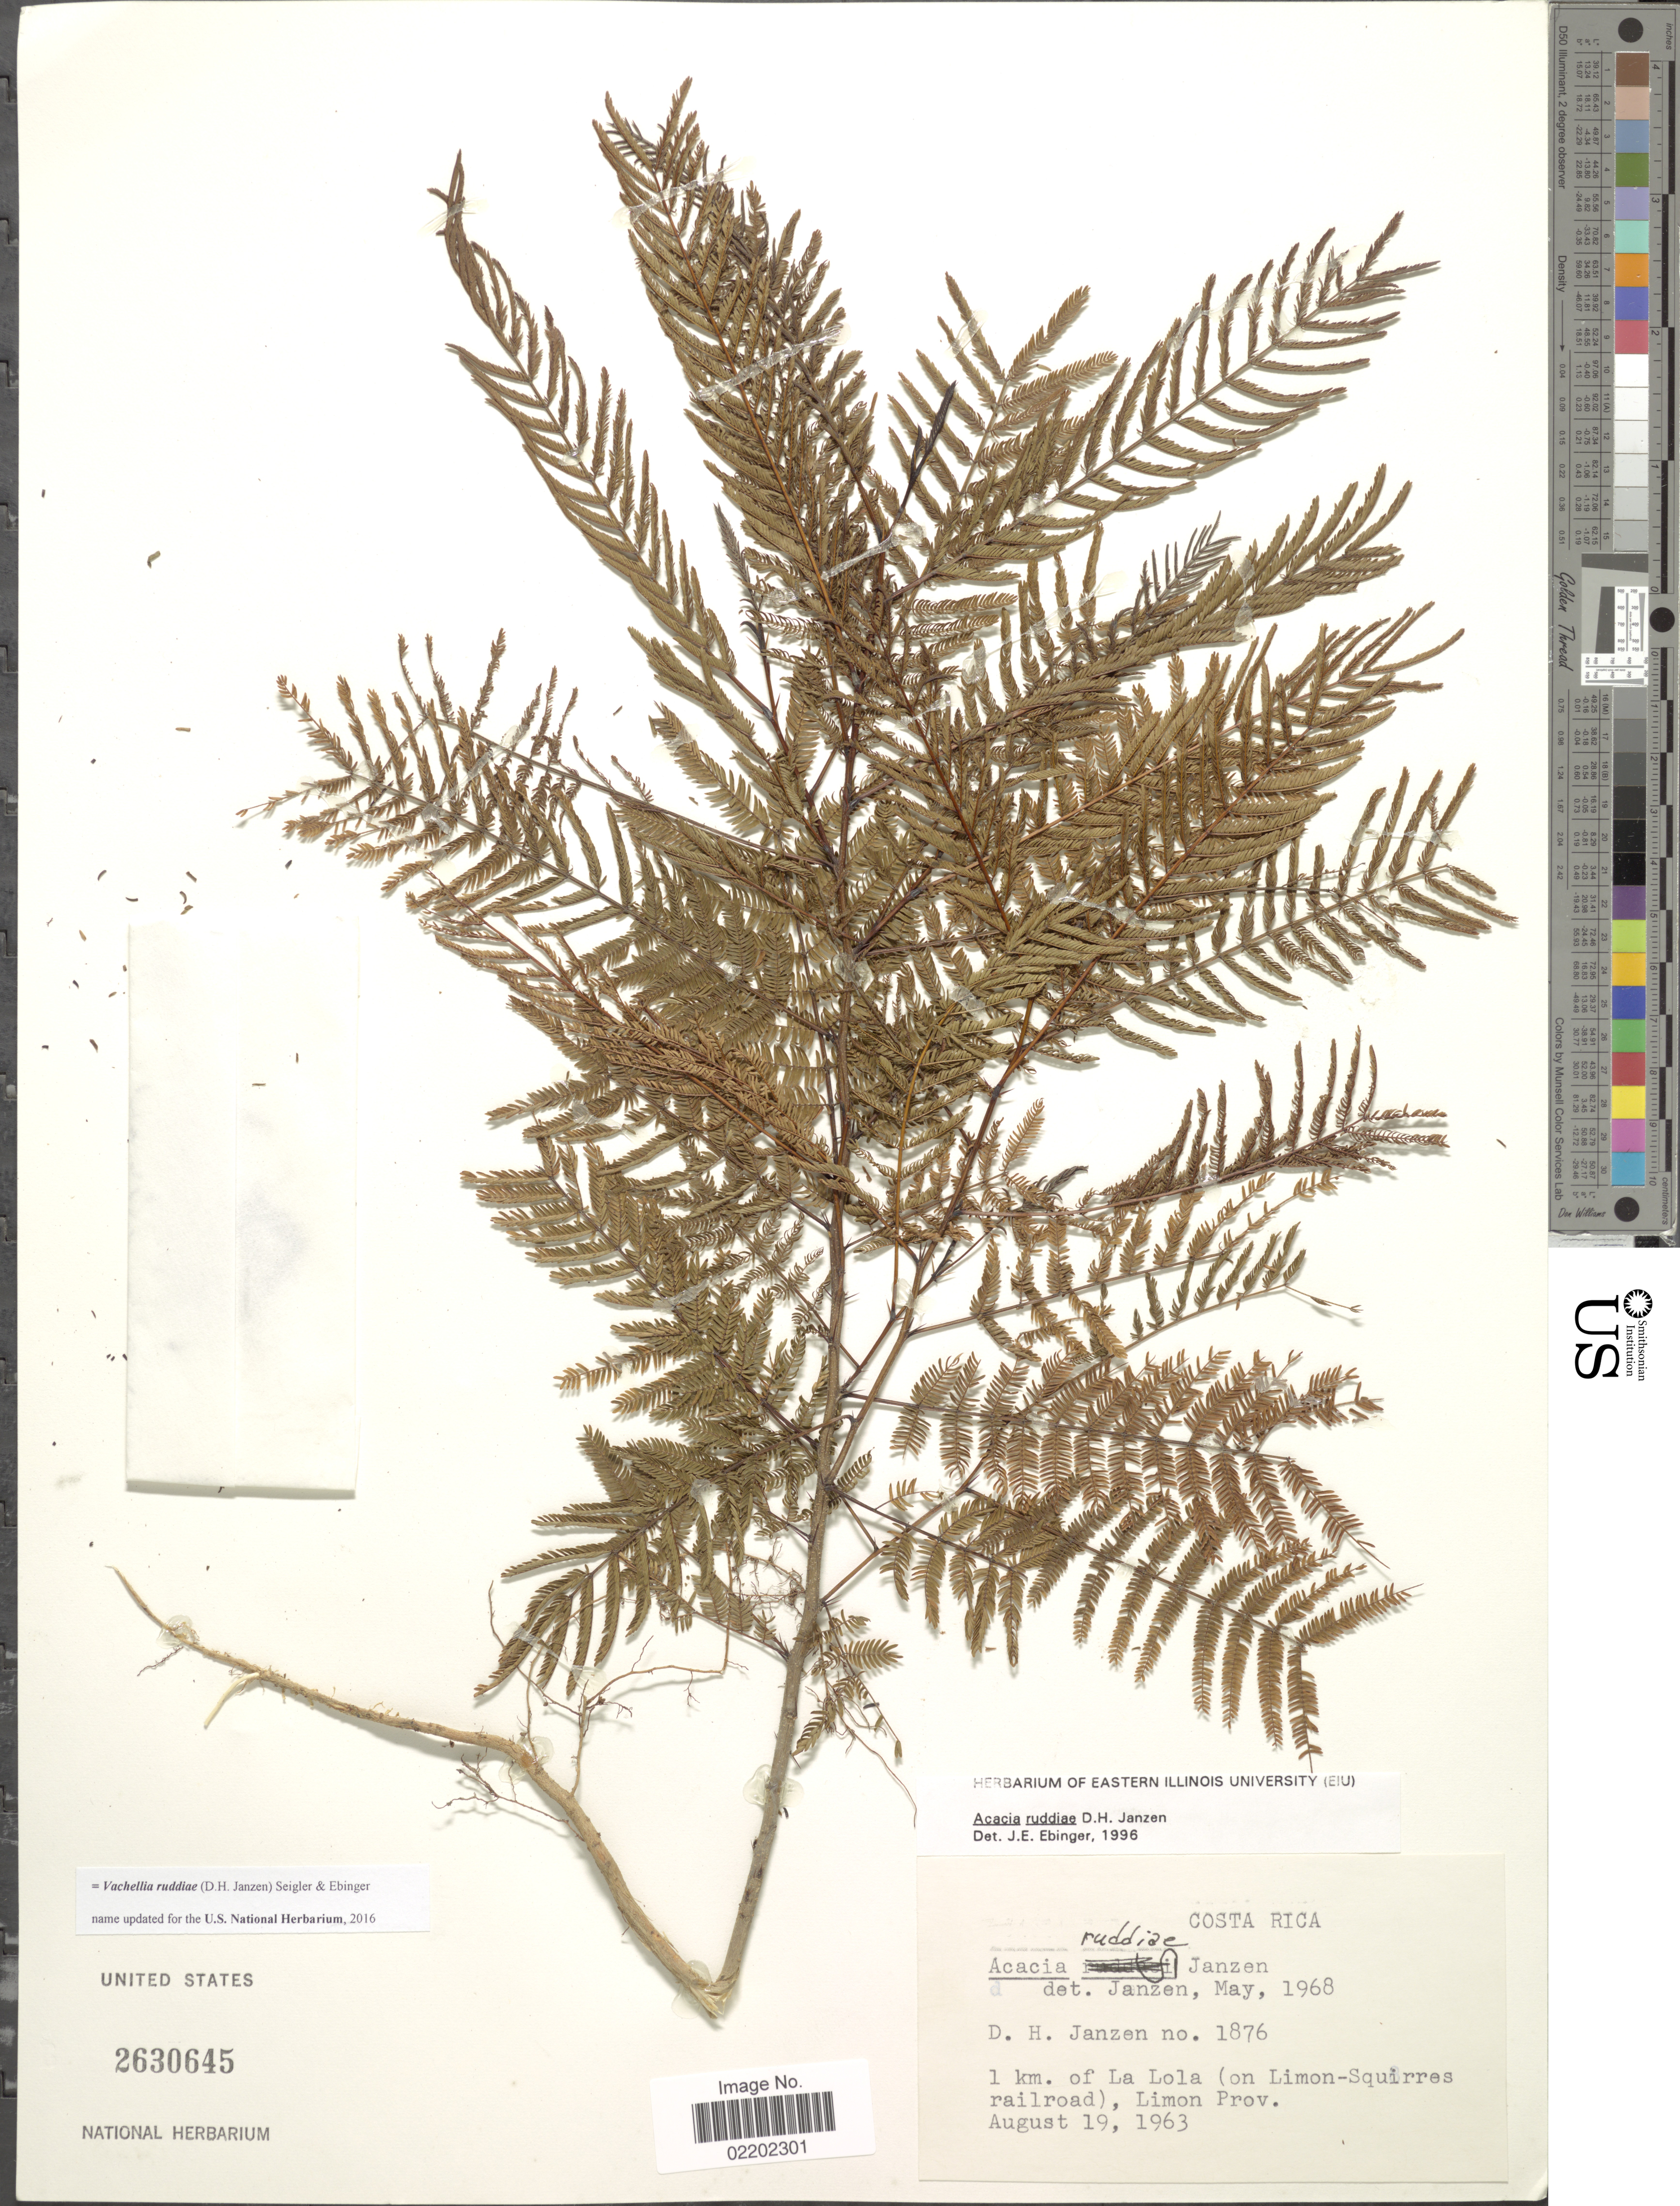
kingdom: Plantae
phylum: Tracheophyta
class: Magnoliopsida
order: Fabales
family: Fabaceae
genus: Vachellia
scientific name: Vachellia ruddiae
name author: (D.H. Janzen) Seigler & Ebinger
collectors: D. Janzen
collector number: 1876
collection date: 1963-08-19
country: Costa Rica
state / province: Limón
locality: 1 km of La Lola (on Limon-Squirres railroad)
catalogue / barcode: US 2630645